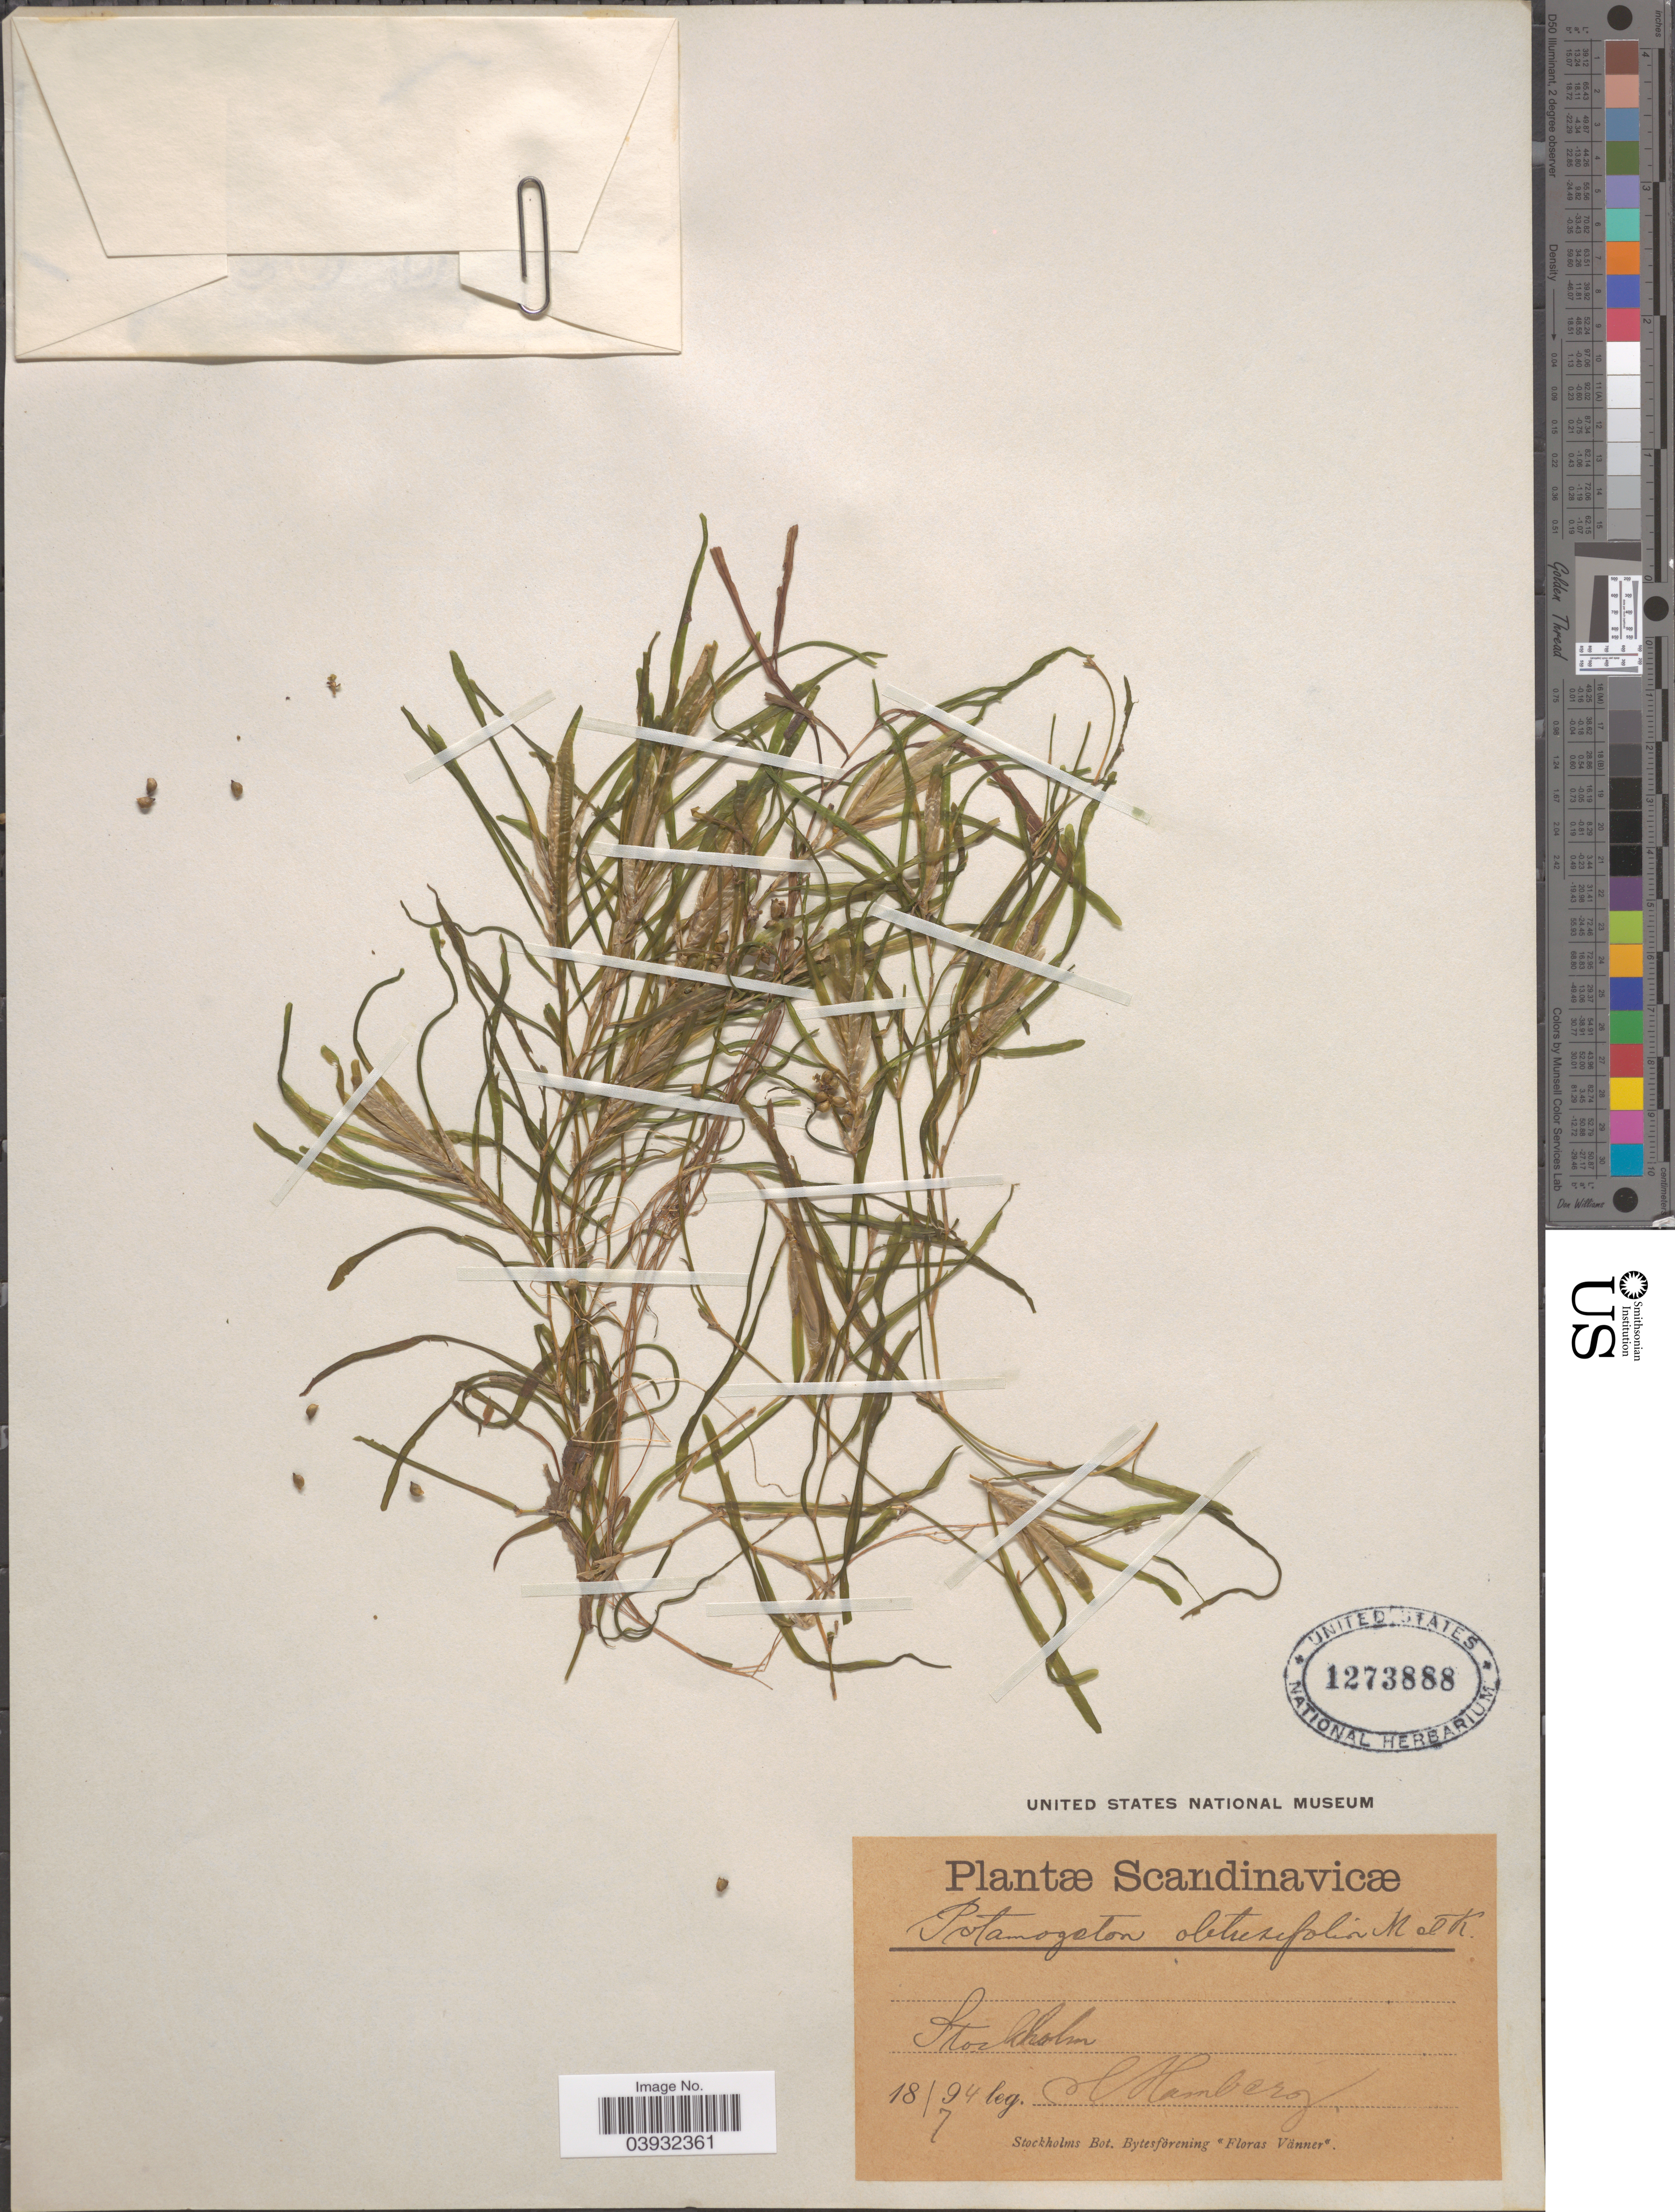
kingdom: Plantae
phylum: Tracheophyta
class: Liliopsida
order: Alismatales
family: Potamogetonaceae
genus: Potamogeton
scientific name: Potamogeton obtusifolius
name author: Mert. & W.D.J. Koch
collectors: H. Hamberg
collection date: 1894-07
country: Sweden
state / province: Stockholm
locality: Scandinavicæ. Stockholm. Vänner [unsure placement].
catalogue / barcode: US 1273888